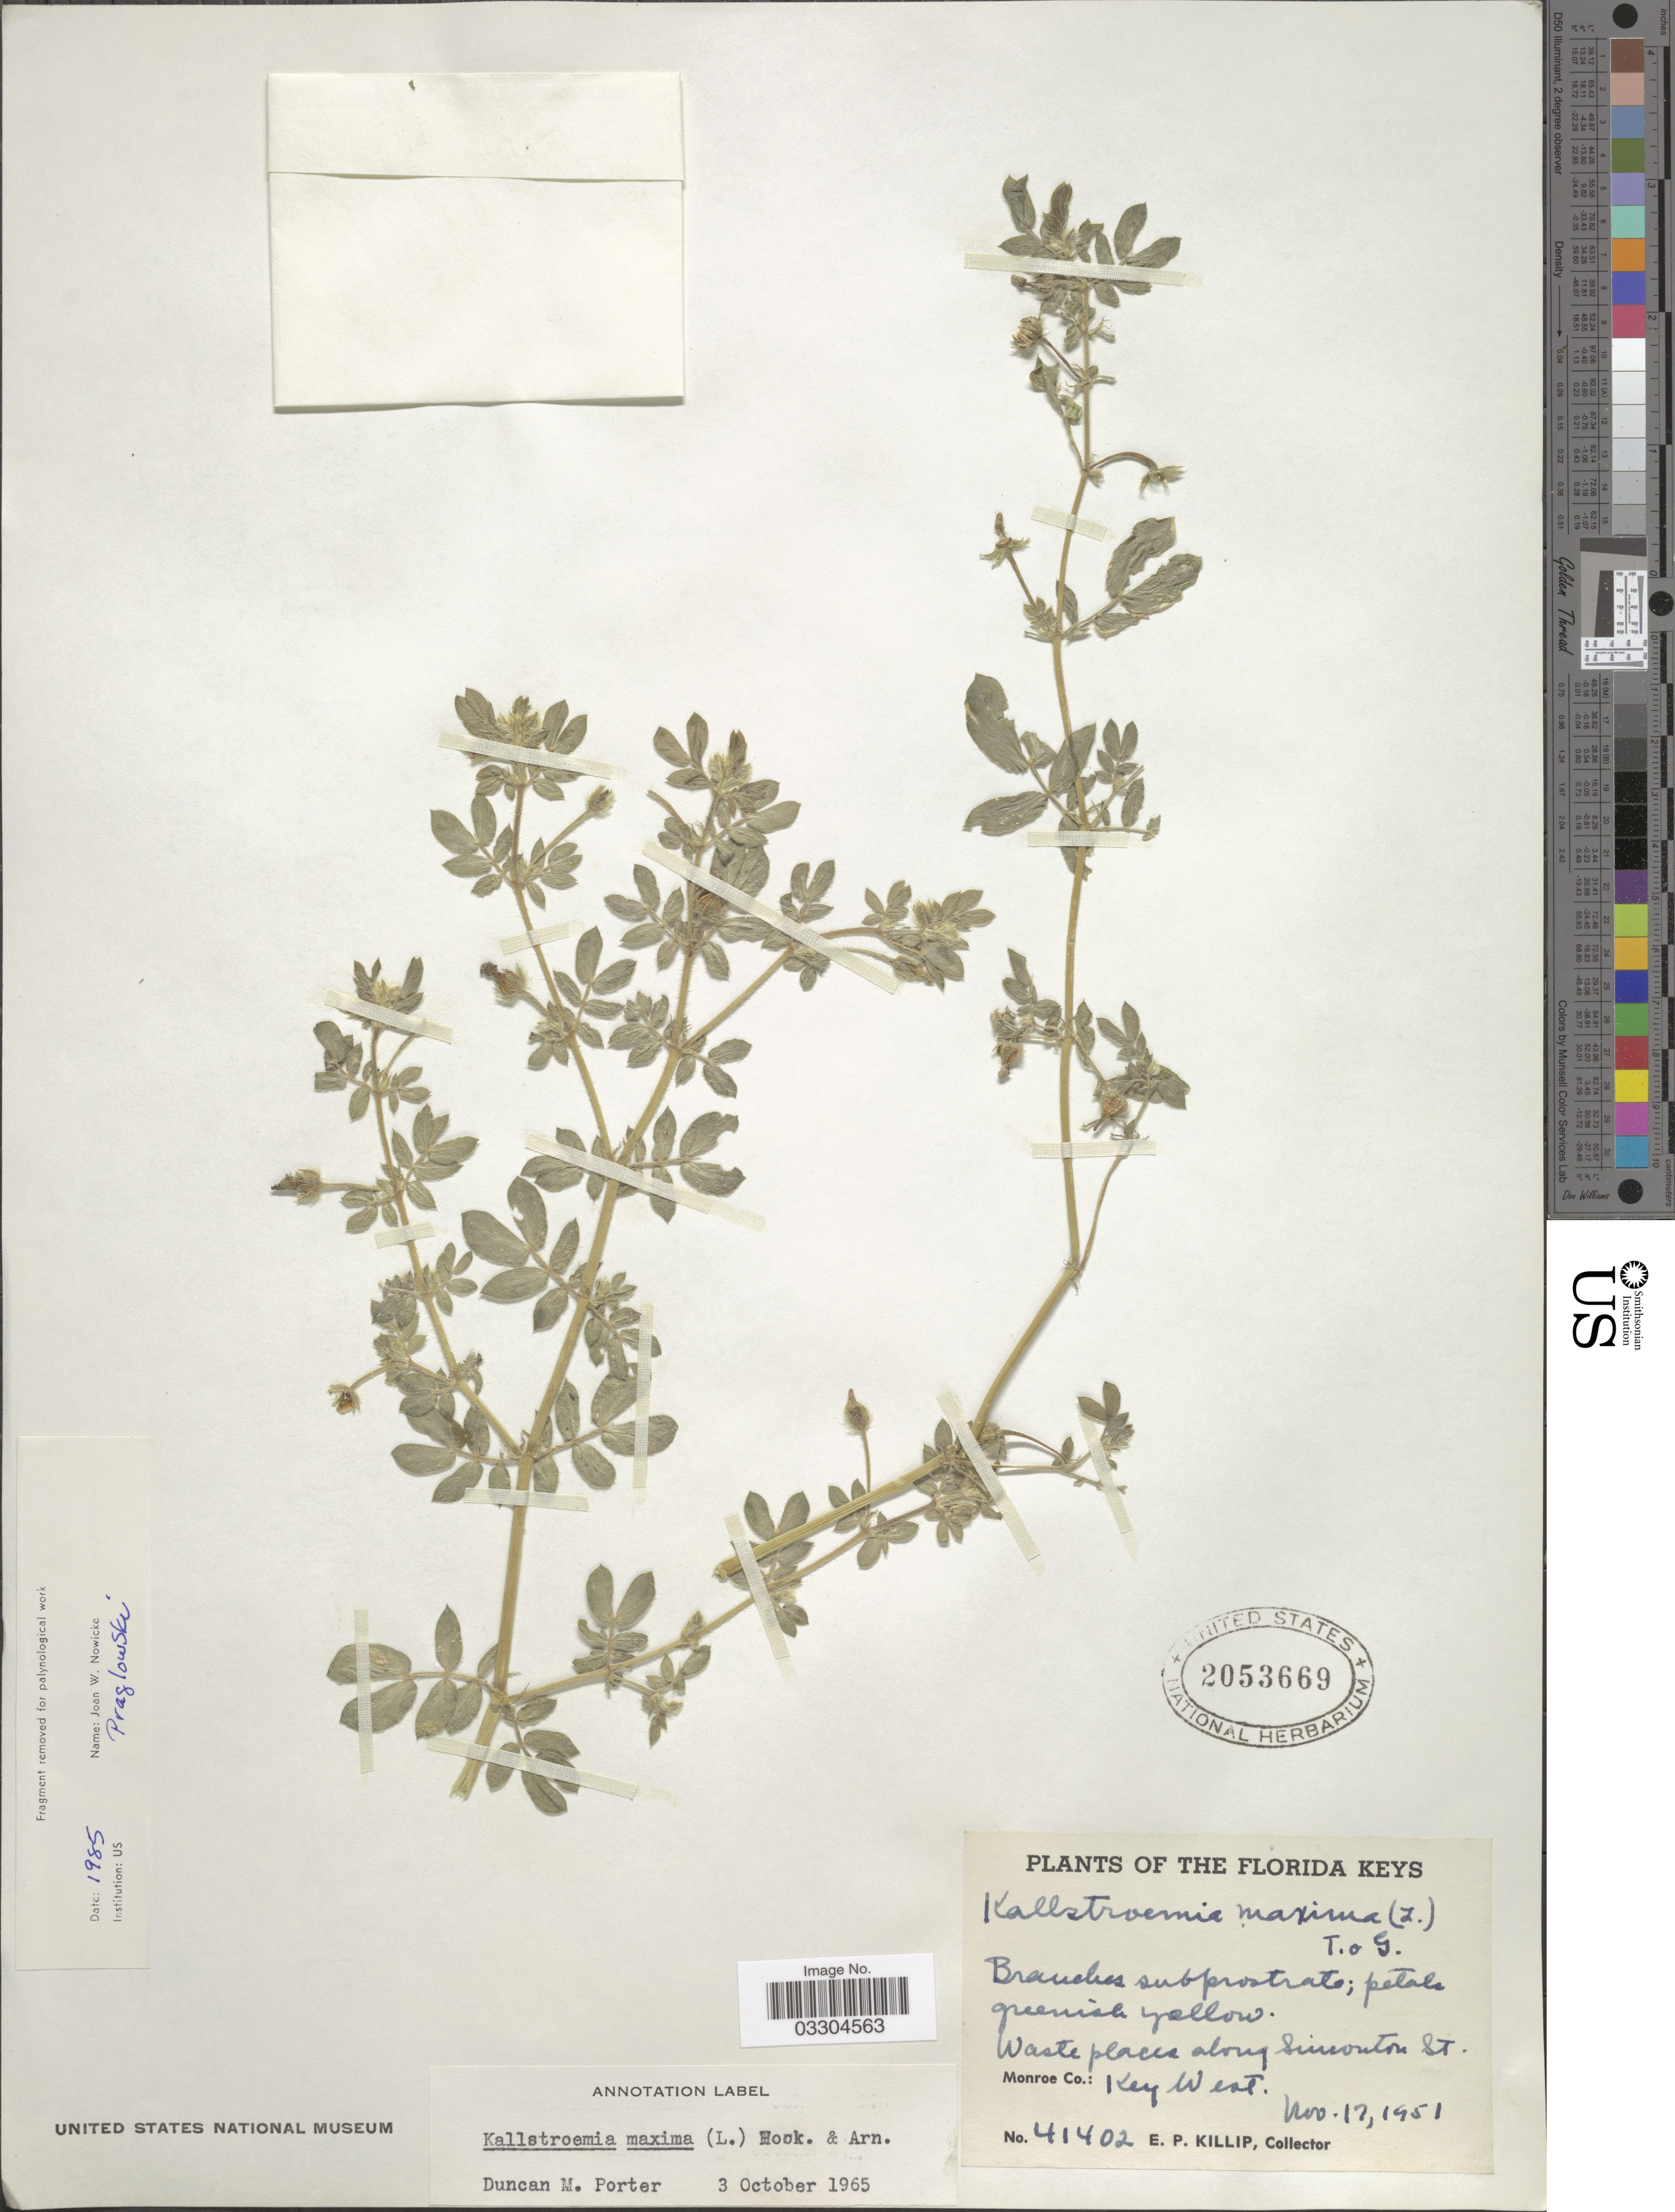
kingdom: Plantae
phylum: Tracheophyta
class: Magnoliopsida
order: Zygophyllales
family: Zygophyllaceae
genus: Kallstroemia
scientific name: Kallstroemia maxima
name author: (L.) Hook. & Arn.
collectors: E. P. Killip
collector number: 41402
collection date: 1951-11-17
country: United States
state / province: Florida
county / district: Monroe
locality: The Florida Keys. Waste places along Simonton St. Monroe Co.: Key West.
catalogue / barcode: US 2053669